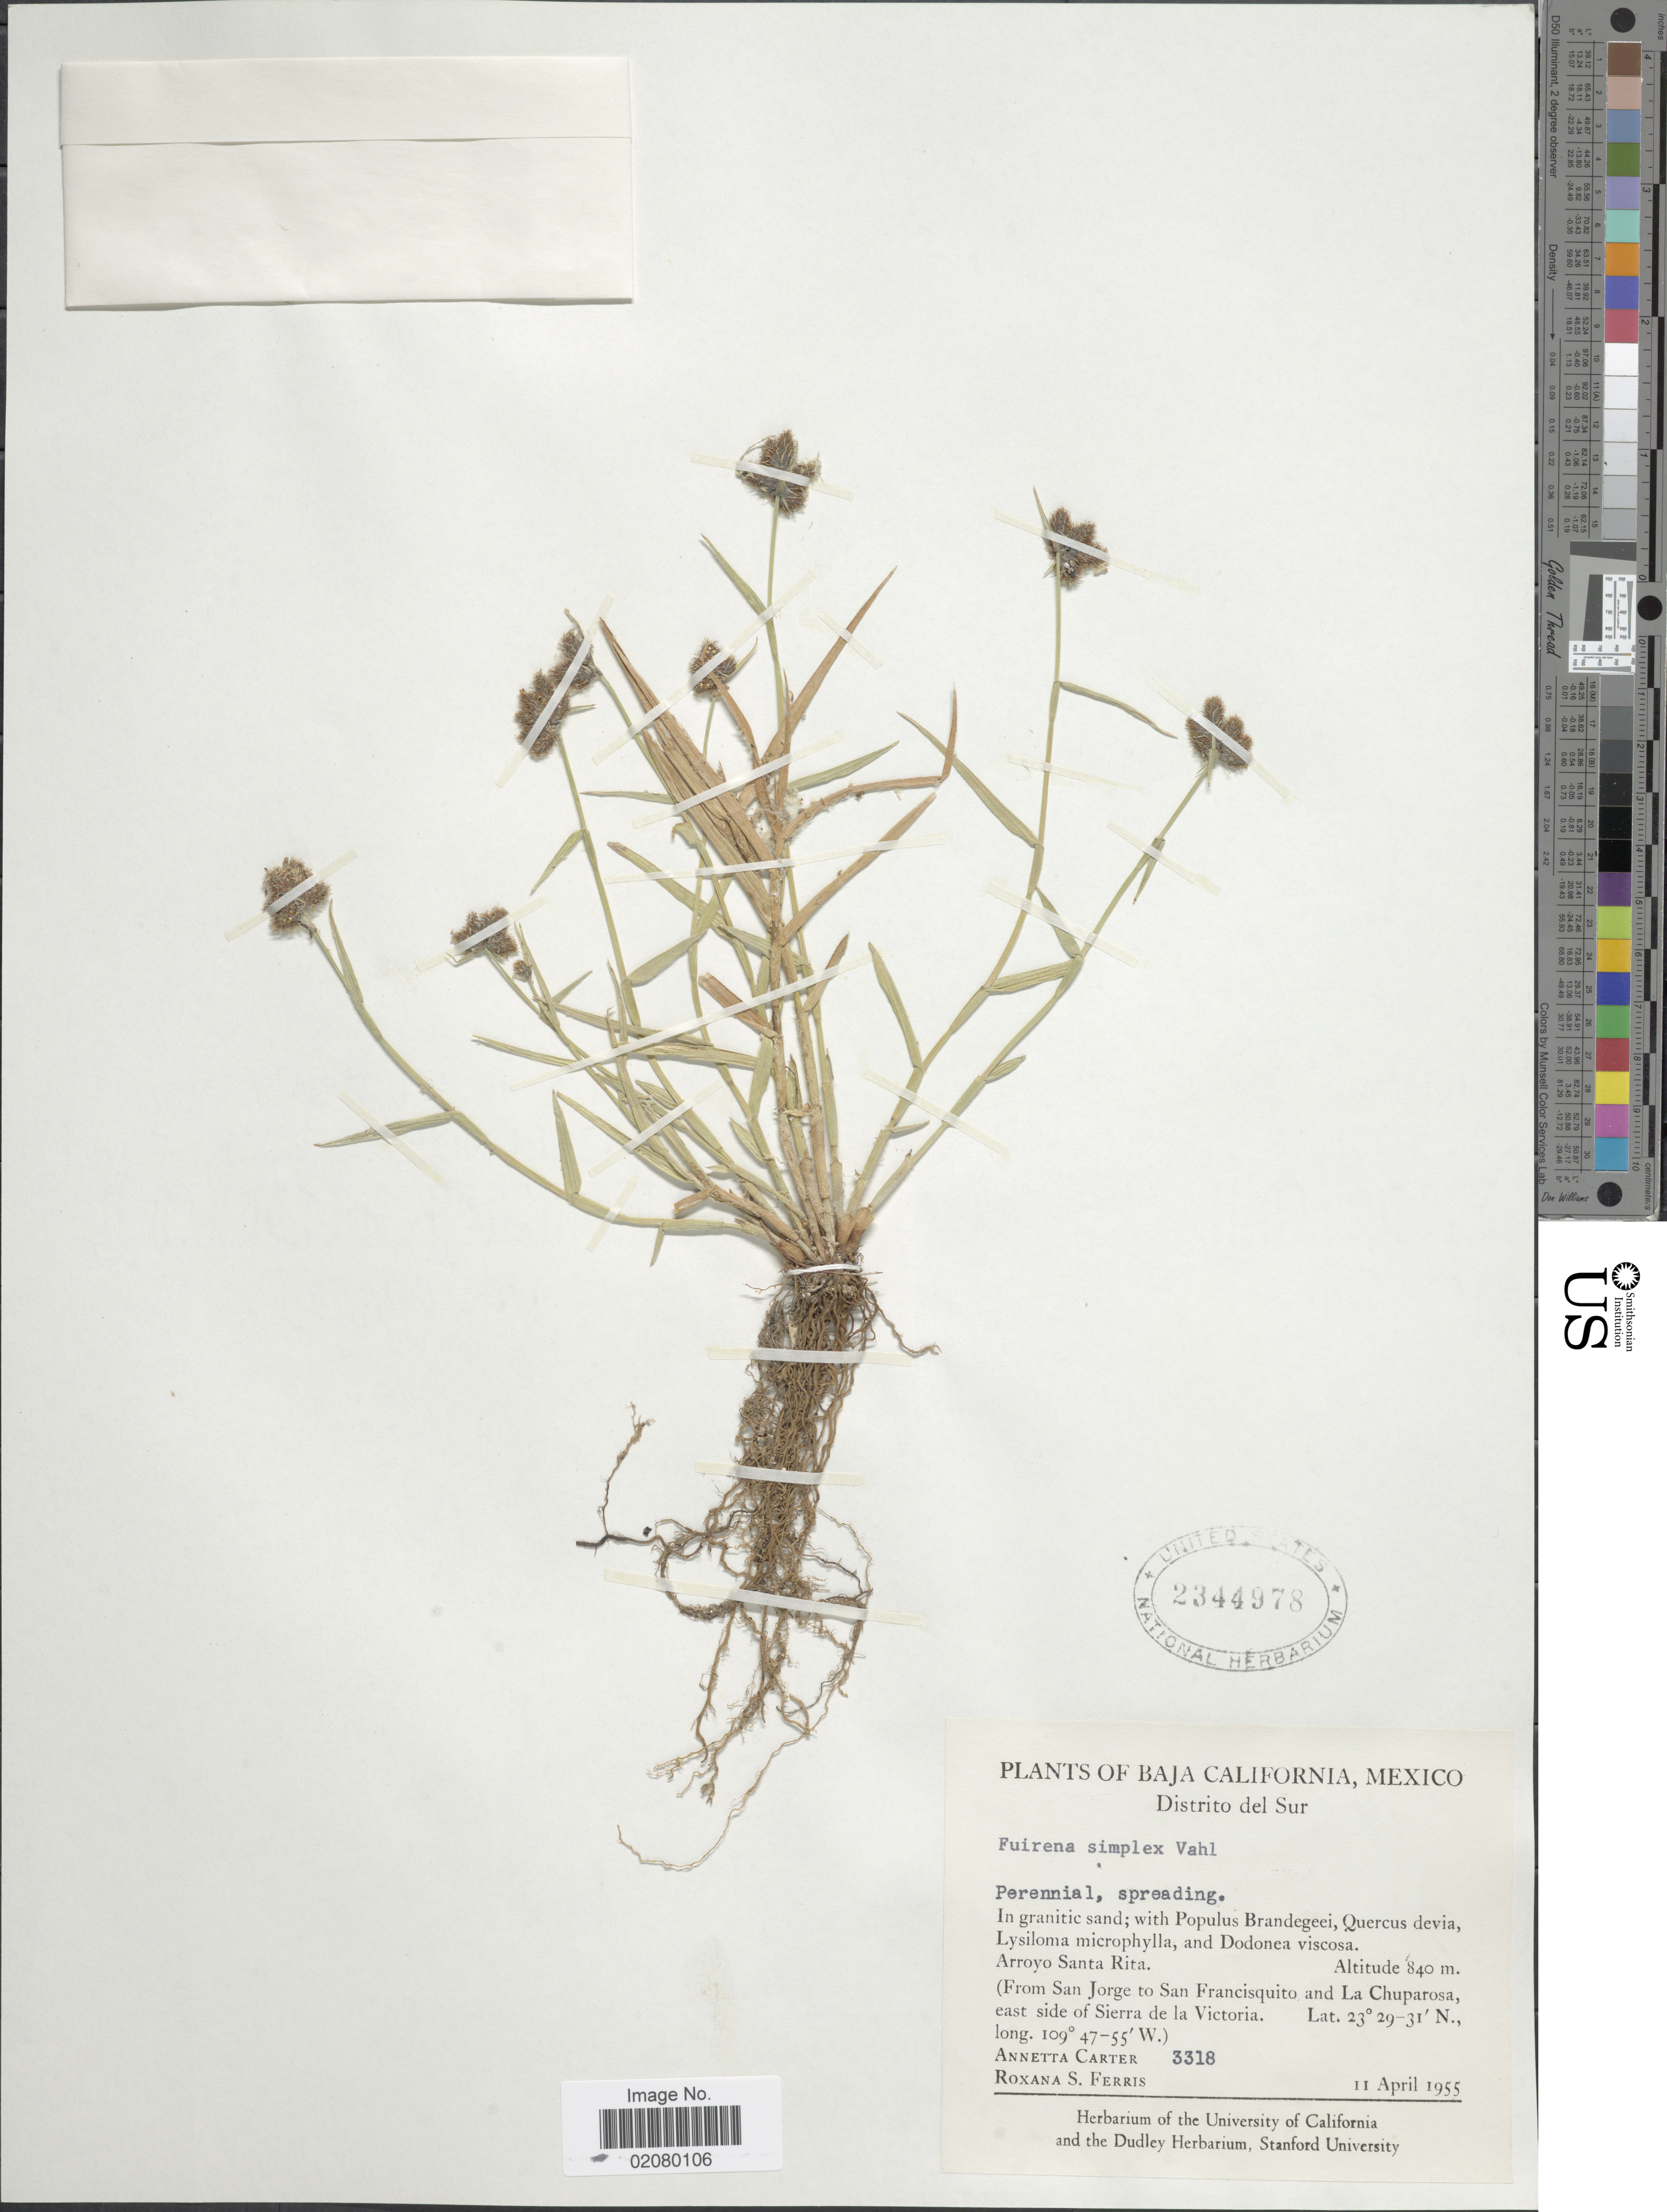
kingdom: Plantae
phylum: Tracheophyta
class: Liliopsida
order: Poales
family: Cyperaceae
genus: Fuirena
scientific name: Fuirena simplex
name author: Vahl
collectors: A. Carter & R. S. Ferris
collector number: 3318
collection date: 1955-04-11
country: Mexico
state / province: Baja California Sur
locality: Distrito del Sur. Arroyo Santa Rita. ( From San Jorge to San Francisquito and LA Chuparosa, east side of Sierra de la Victoria)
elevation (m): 840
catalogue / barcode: US 2344978